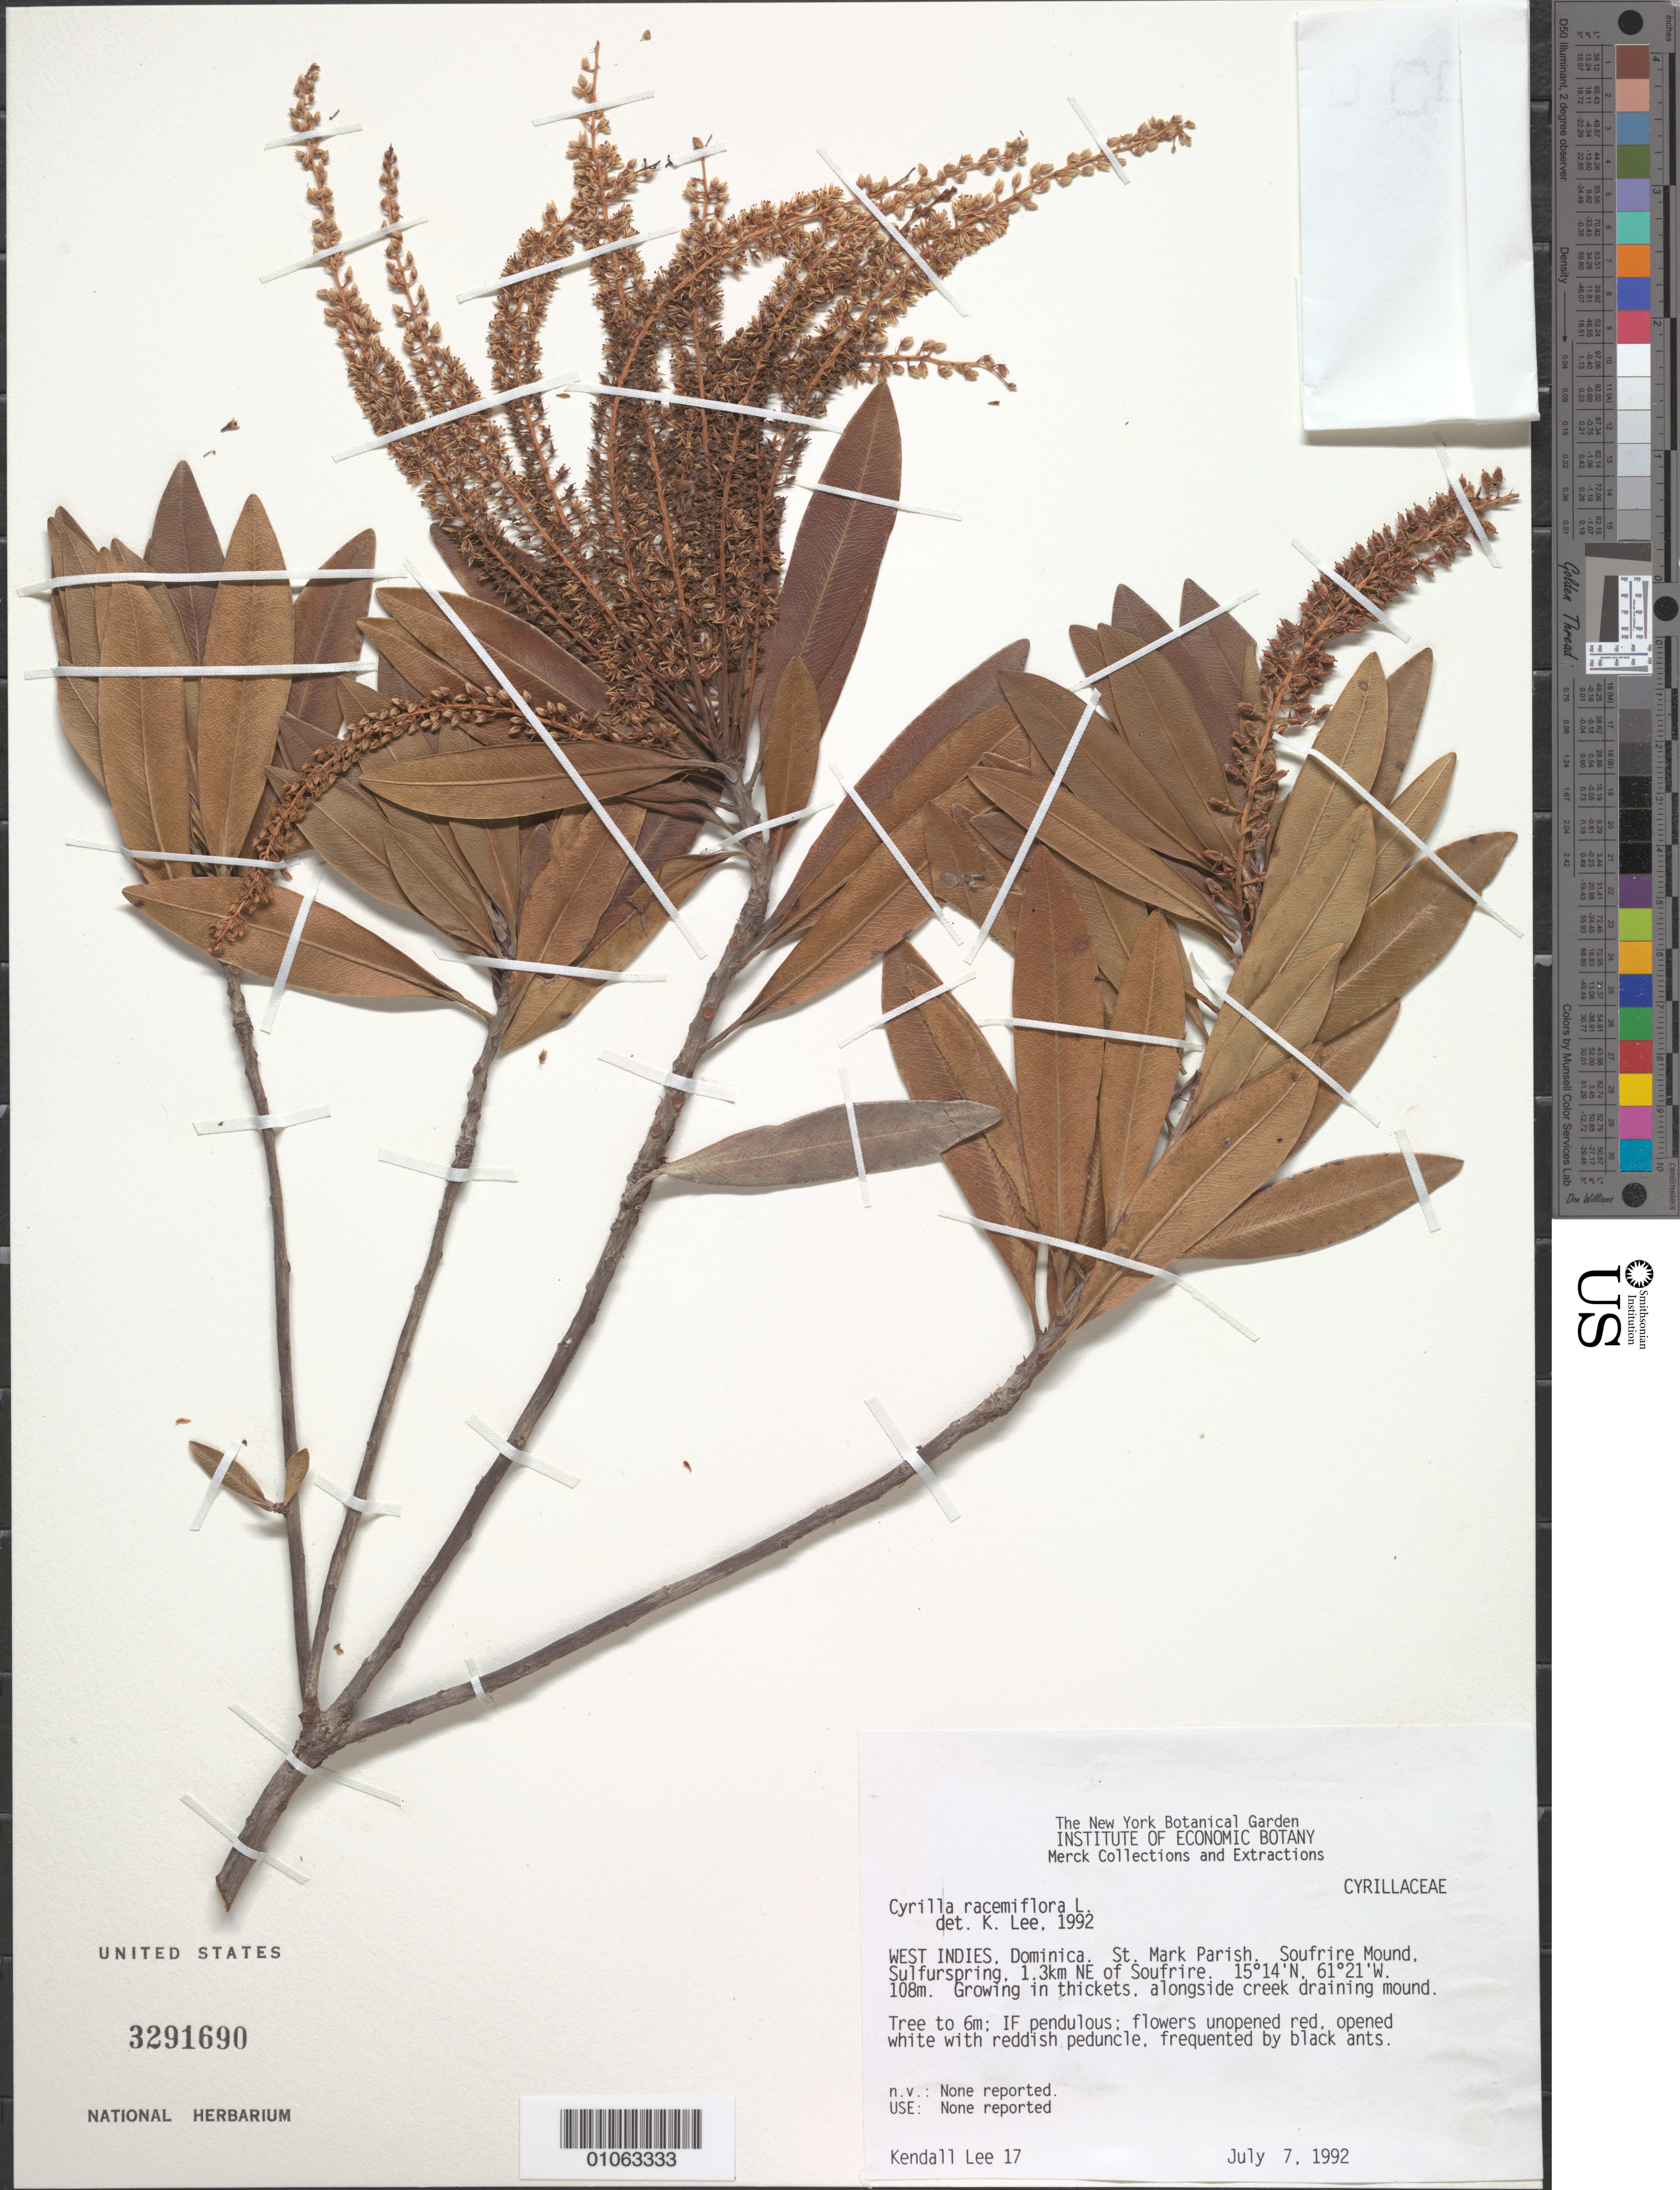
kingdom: Plantae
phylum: Tracheophyta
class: Magnoliopsida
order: Ericales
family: Cyrillaceae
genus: Cyrilla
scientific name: Cyrilla racemiflora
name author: L.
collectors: K. Lee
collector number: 17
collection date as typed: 07 Jul 1992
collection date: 1992-07-07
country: Dominica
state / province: St. Mark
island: Dominica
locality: Soufriere Mound. Sulfurspring. 1.3 km. N.E. of Soufriere.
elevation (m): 108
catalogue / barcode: US 3291690